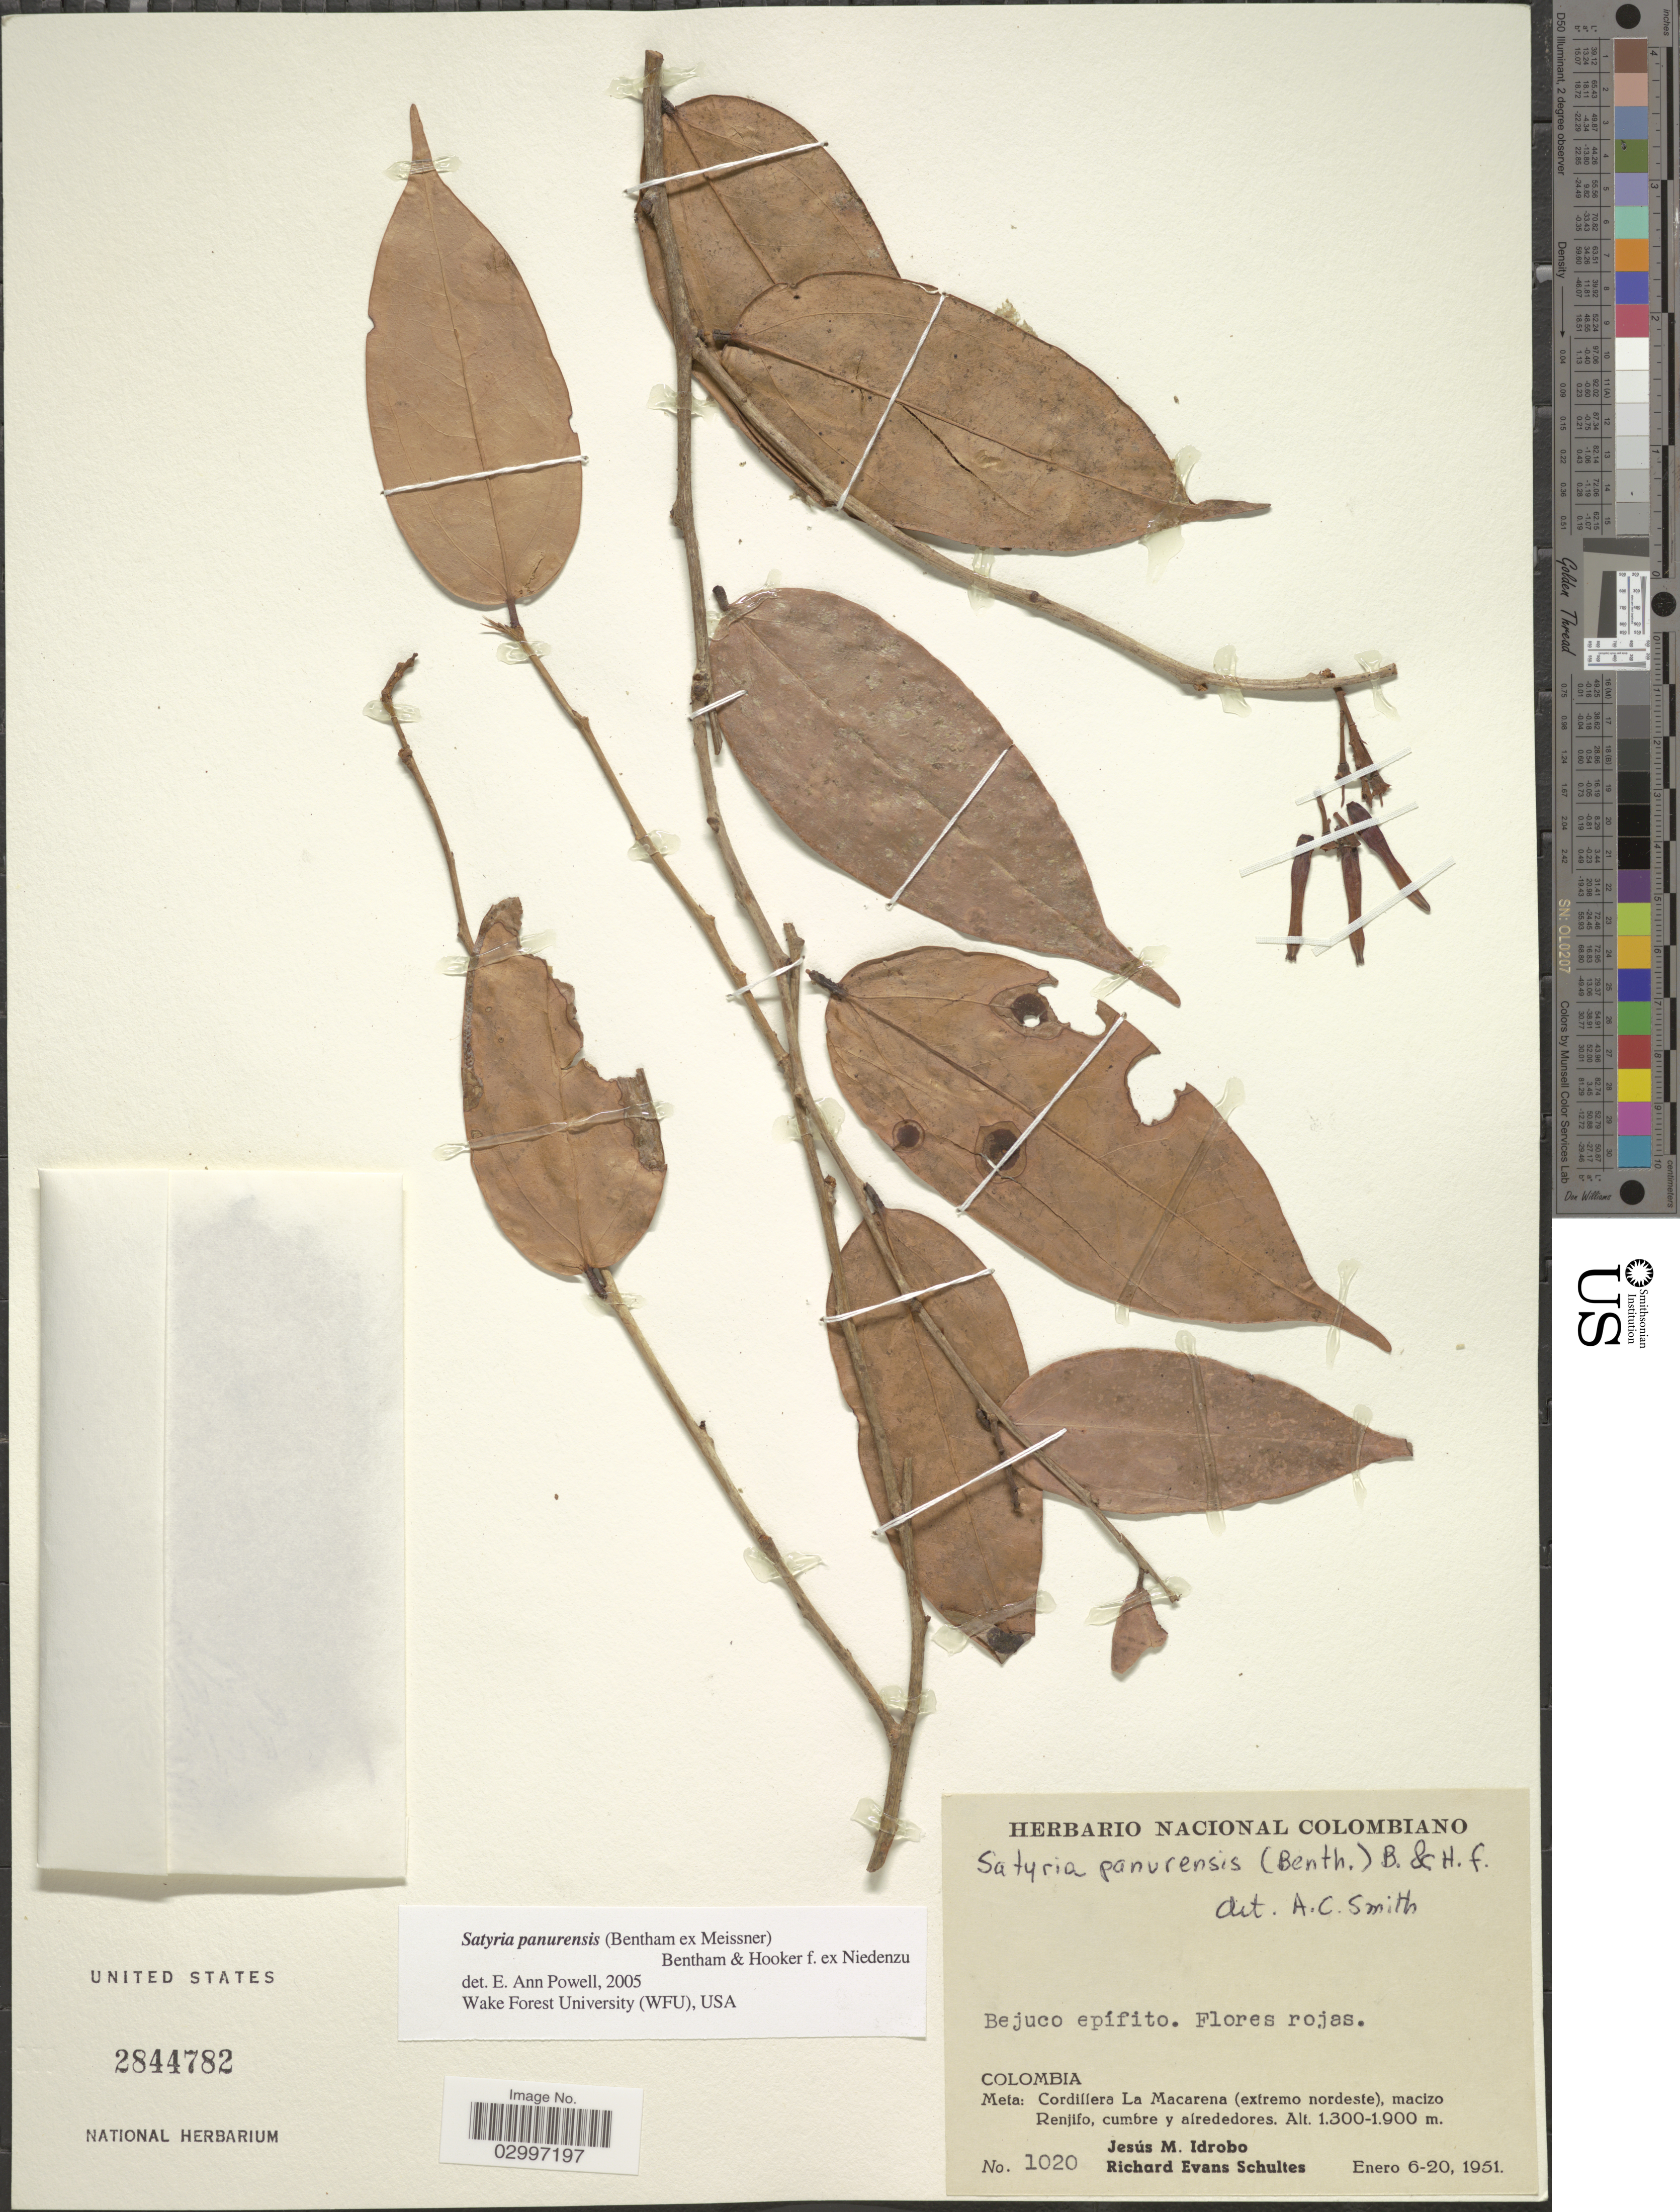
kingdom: Plantae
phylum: Tracheophyta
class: Magnoliopsida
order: Ericales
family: Ericaceae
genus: Satyria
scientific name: Satyria panurensis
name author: (Benth. ex Meisn.) Benth. & Hook. f. ex Nied.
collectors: J. M. Idrobo & R. E. Schultes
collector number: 1020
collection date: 1951-01-06/1951-01-20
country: Colombia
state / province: Meta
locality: Cordillera La Macarena (extremo nordeste), macizo Renjifo, cumbre of alrededores.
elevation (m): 1300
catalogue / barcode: US 2844782